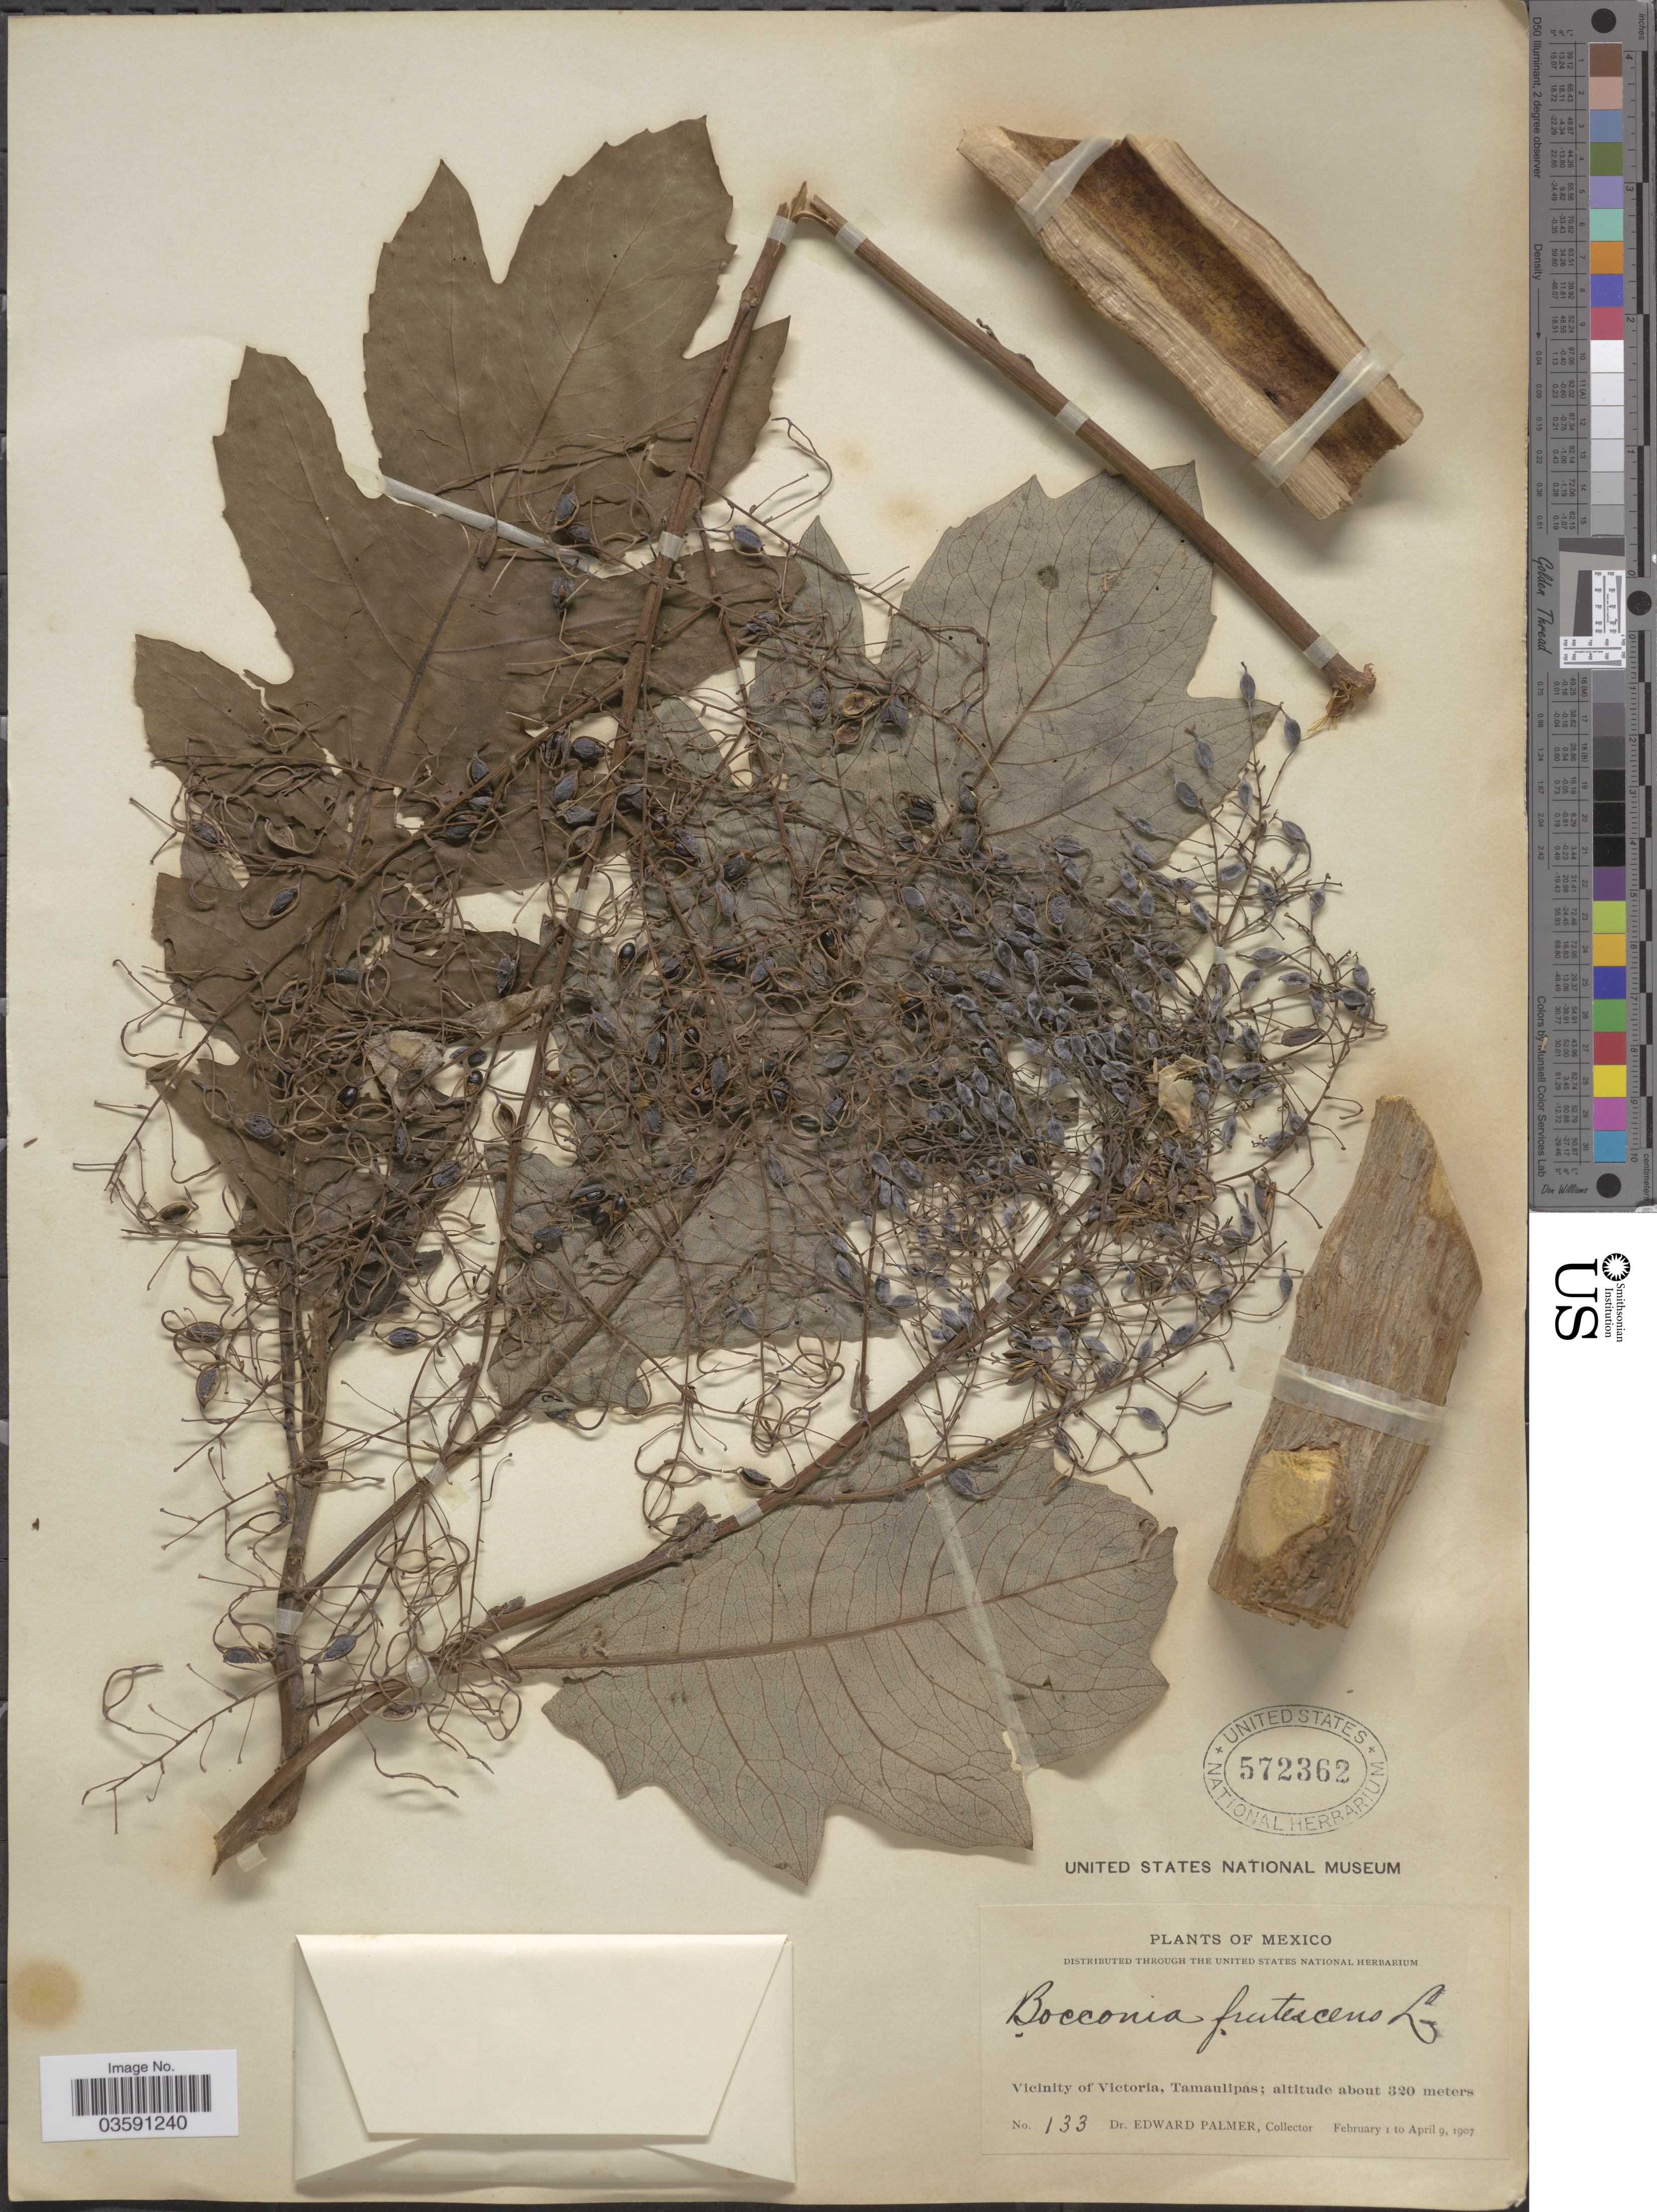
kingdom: Plantae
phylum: Tracheophyta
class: Magnoliopsida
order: Ranunculales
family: Papaveraceae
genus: Bocconia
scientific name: Bocconia frutescens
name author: L.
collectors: E. Palmer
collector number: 133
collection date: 1907-02-01/1907-04-09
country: Mexico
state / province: Tamaulipas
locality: Vicinity of Victoria.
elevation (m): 320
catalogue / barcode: US 572362